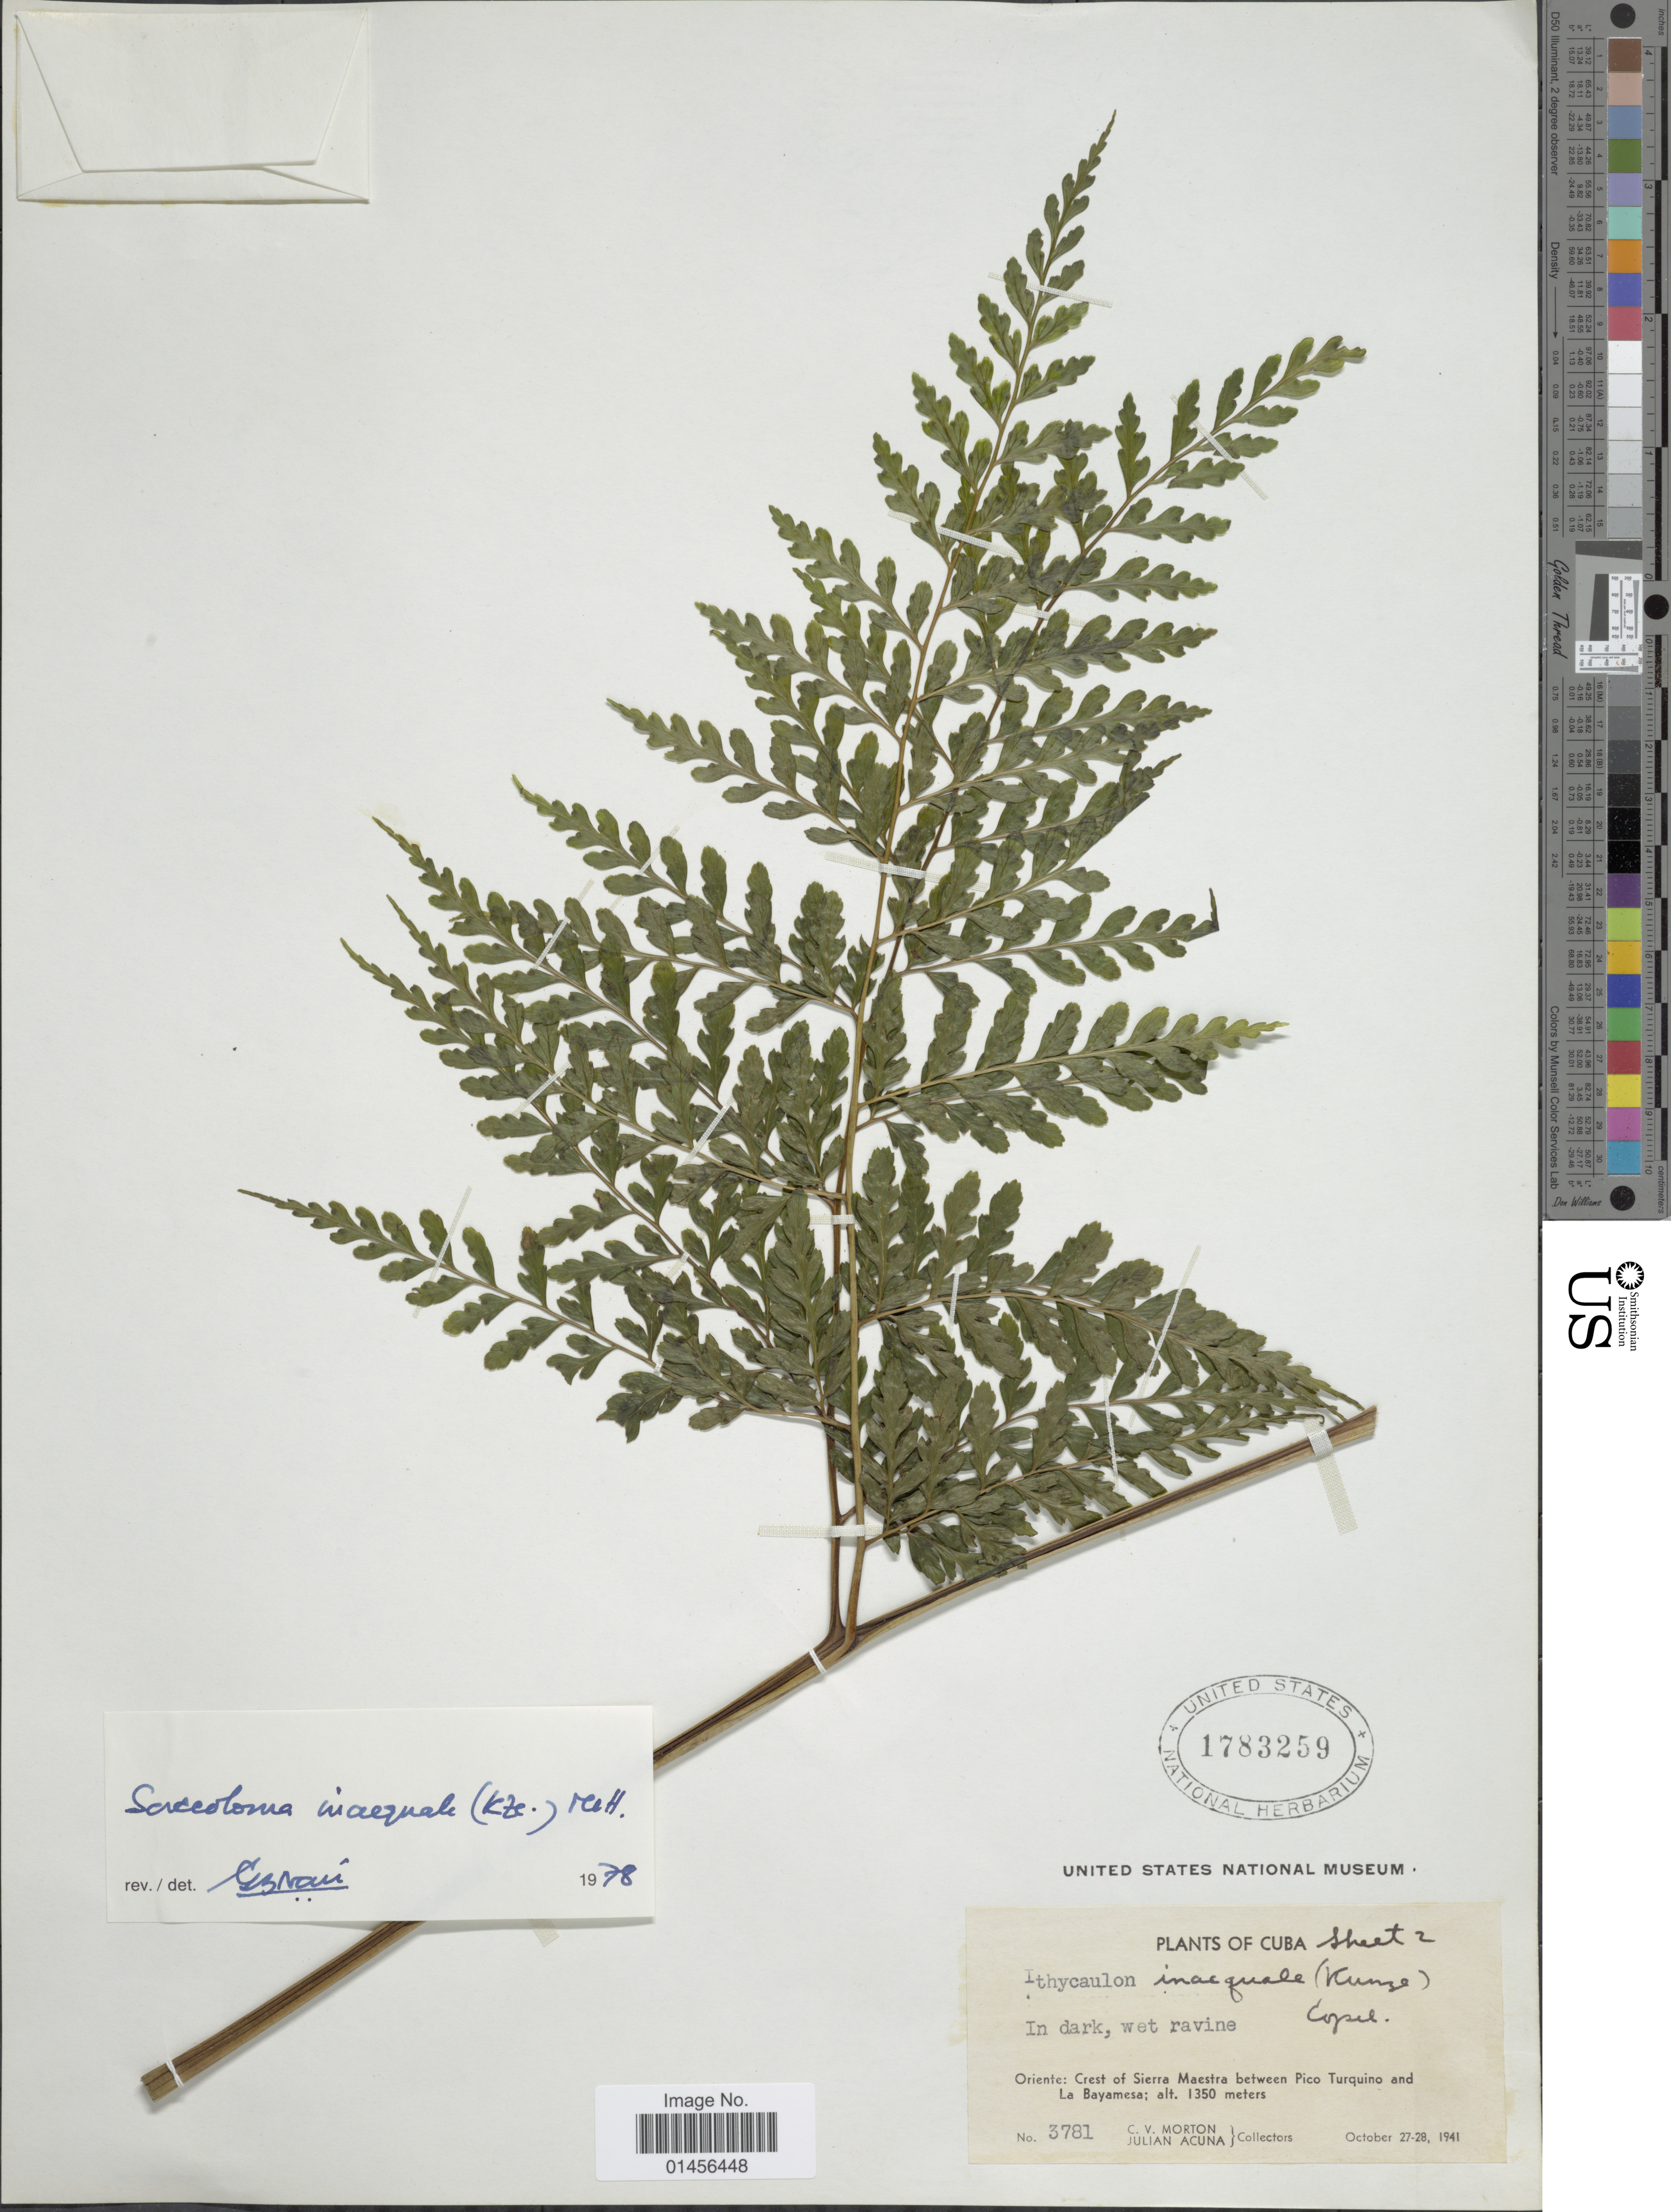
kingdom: Plantae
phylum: Tracheophyta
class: Polypodiopsida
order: Polypodiales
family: Saccolomataceae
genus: Saccoloma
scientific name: Saccoloma inaequale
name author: (Kunze) Mett.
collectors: C. V. Morton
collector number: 3781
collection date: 1941-10-27/1941-10-28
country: Cuba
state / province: Oriente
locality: Crest of Sierra Maestra between Pico Turquino and La Bayamesa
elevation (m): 1350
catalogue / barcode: US 1783259